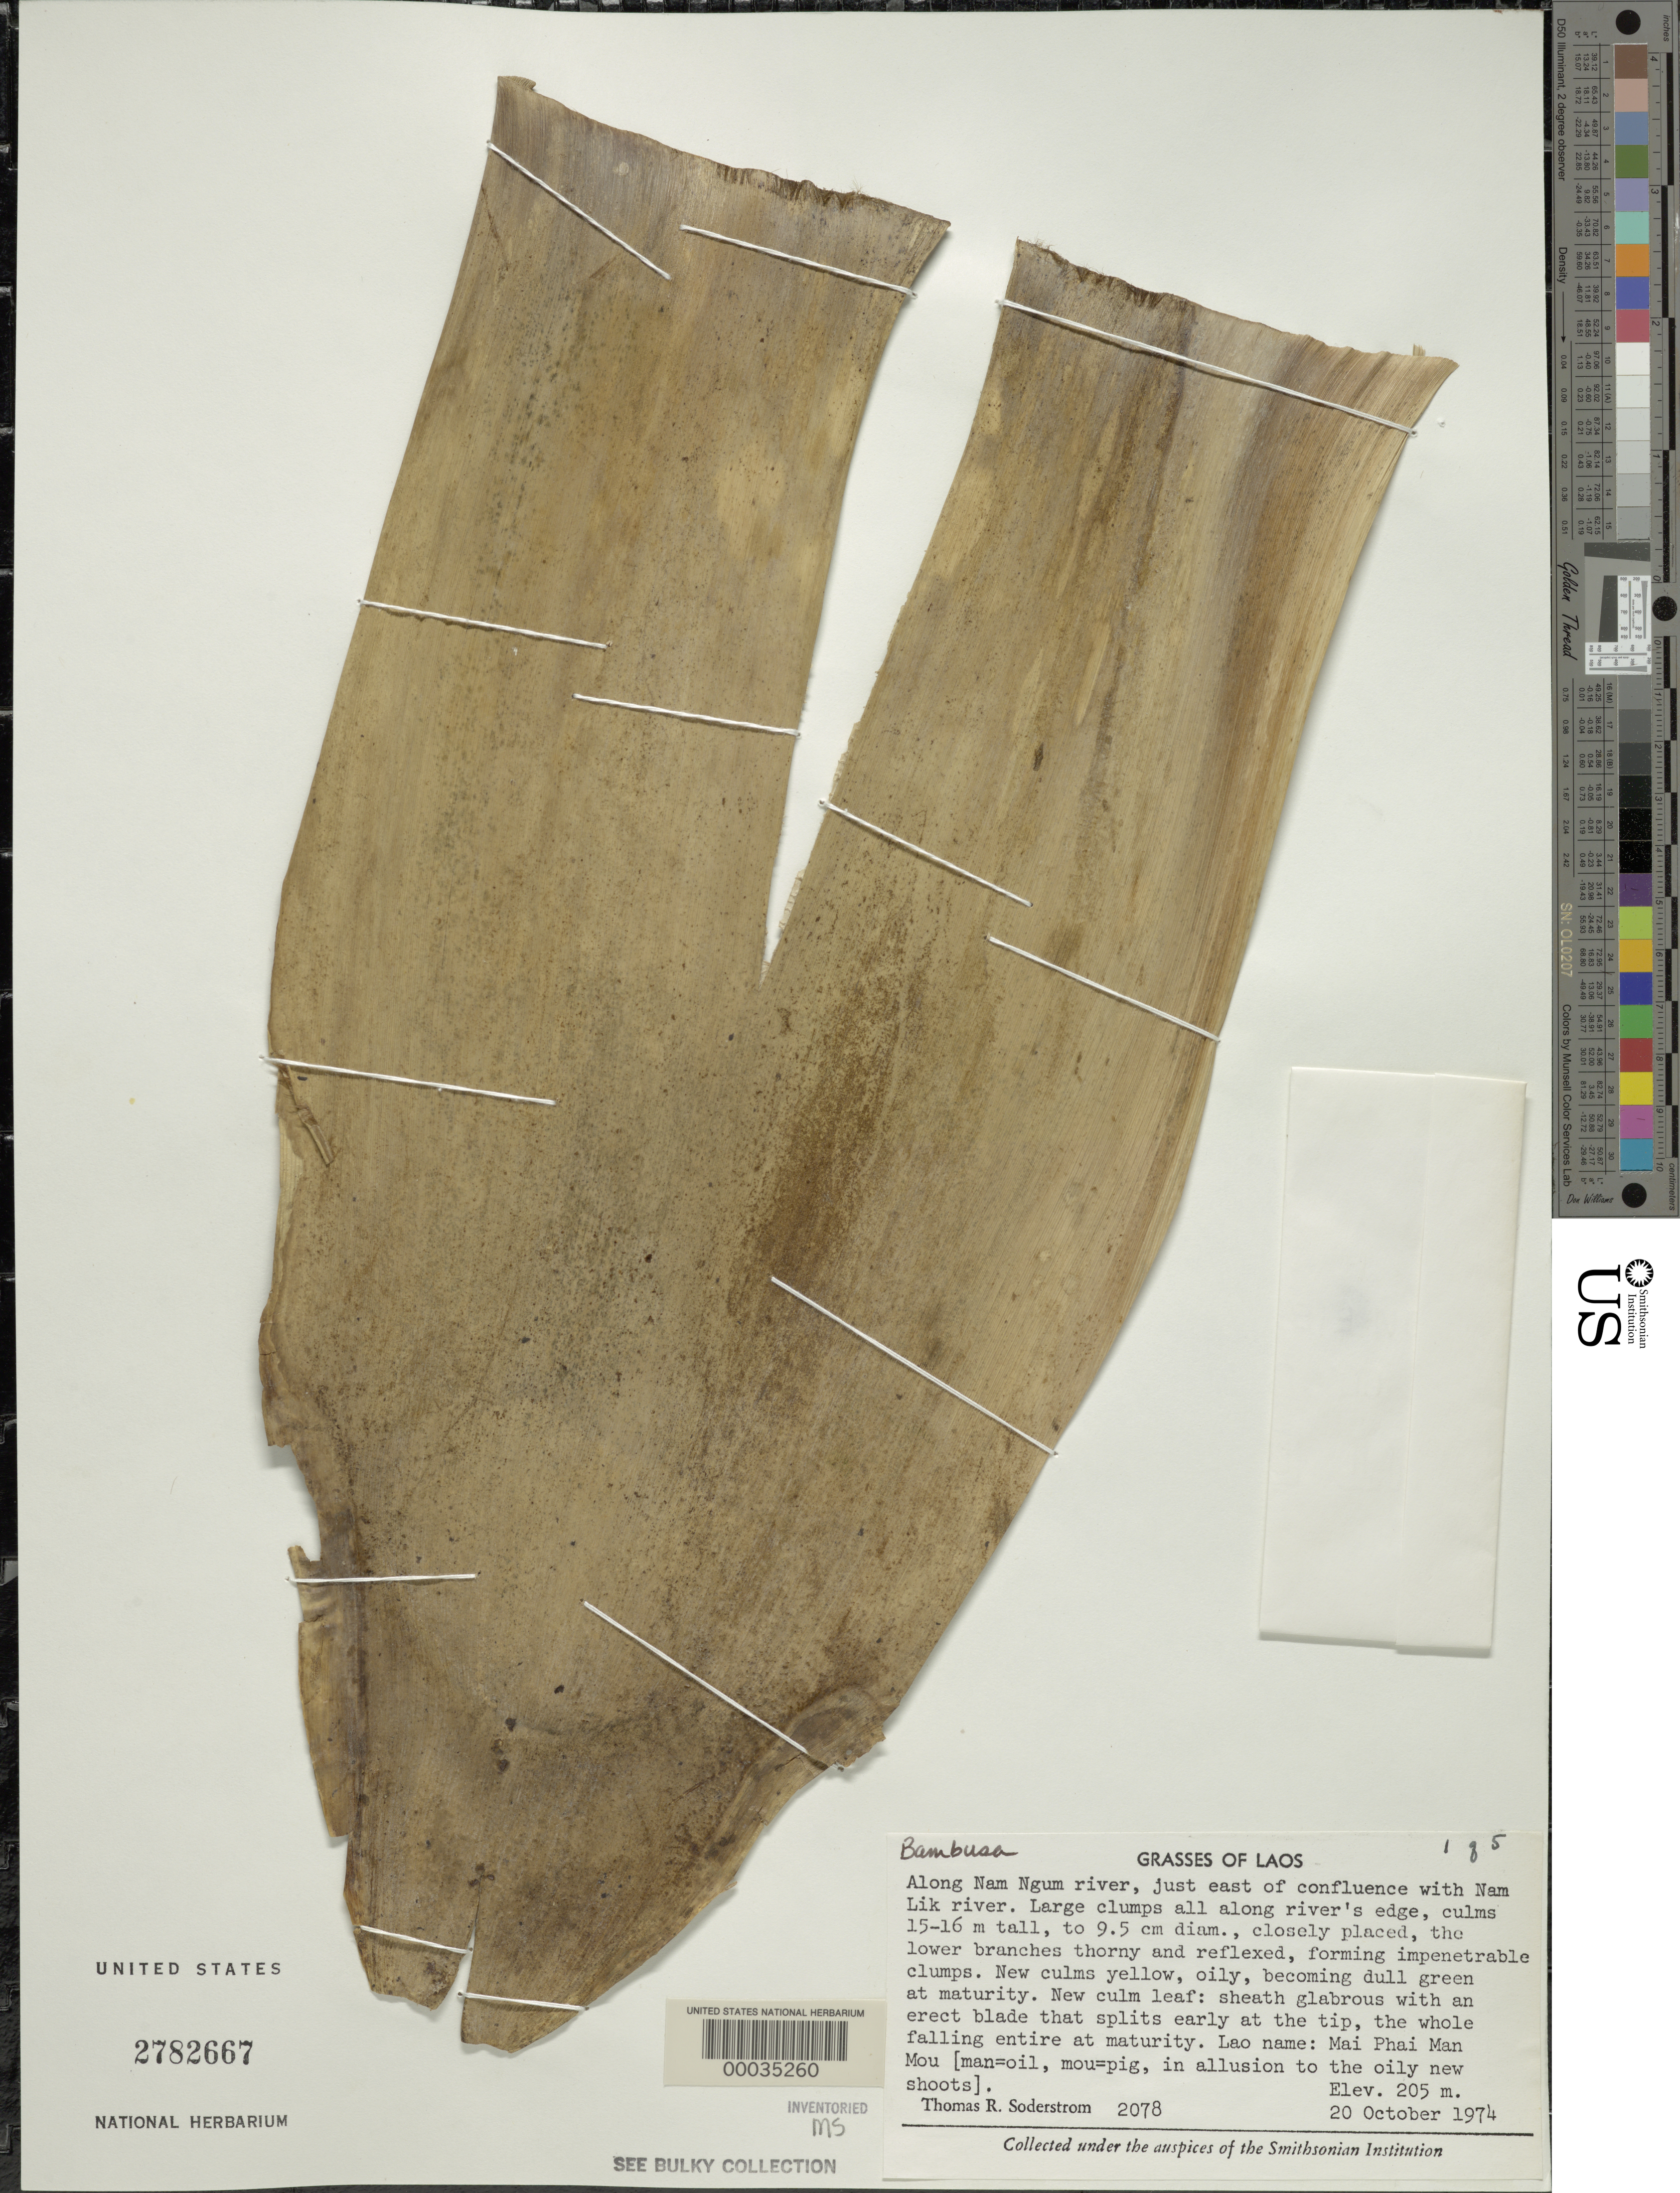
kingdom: Plantae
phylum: Tracheophyta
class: Liliopsida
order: Poales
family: Poaceae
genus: Bambusa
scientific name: Bambusa sp.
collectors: T. R. Soderstrom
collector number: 2078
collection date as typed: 20 Oct 1974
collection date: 1974-10-20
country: Laos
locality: Nam Ngum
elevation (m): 205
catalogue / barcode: US 2782667